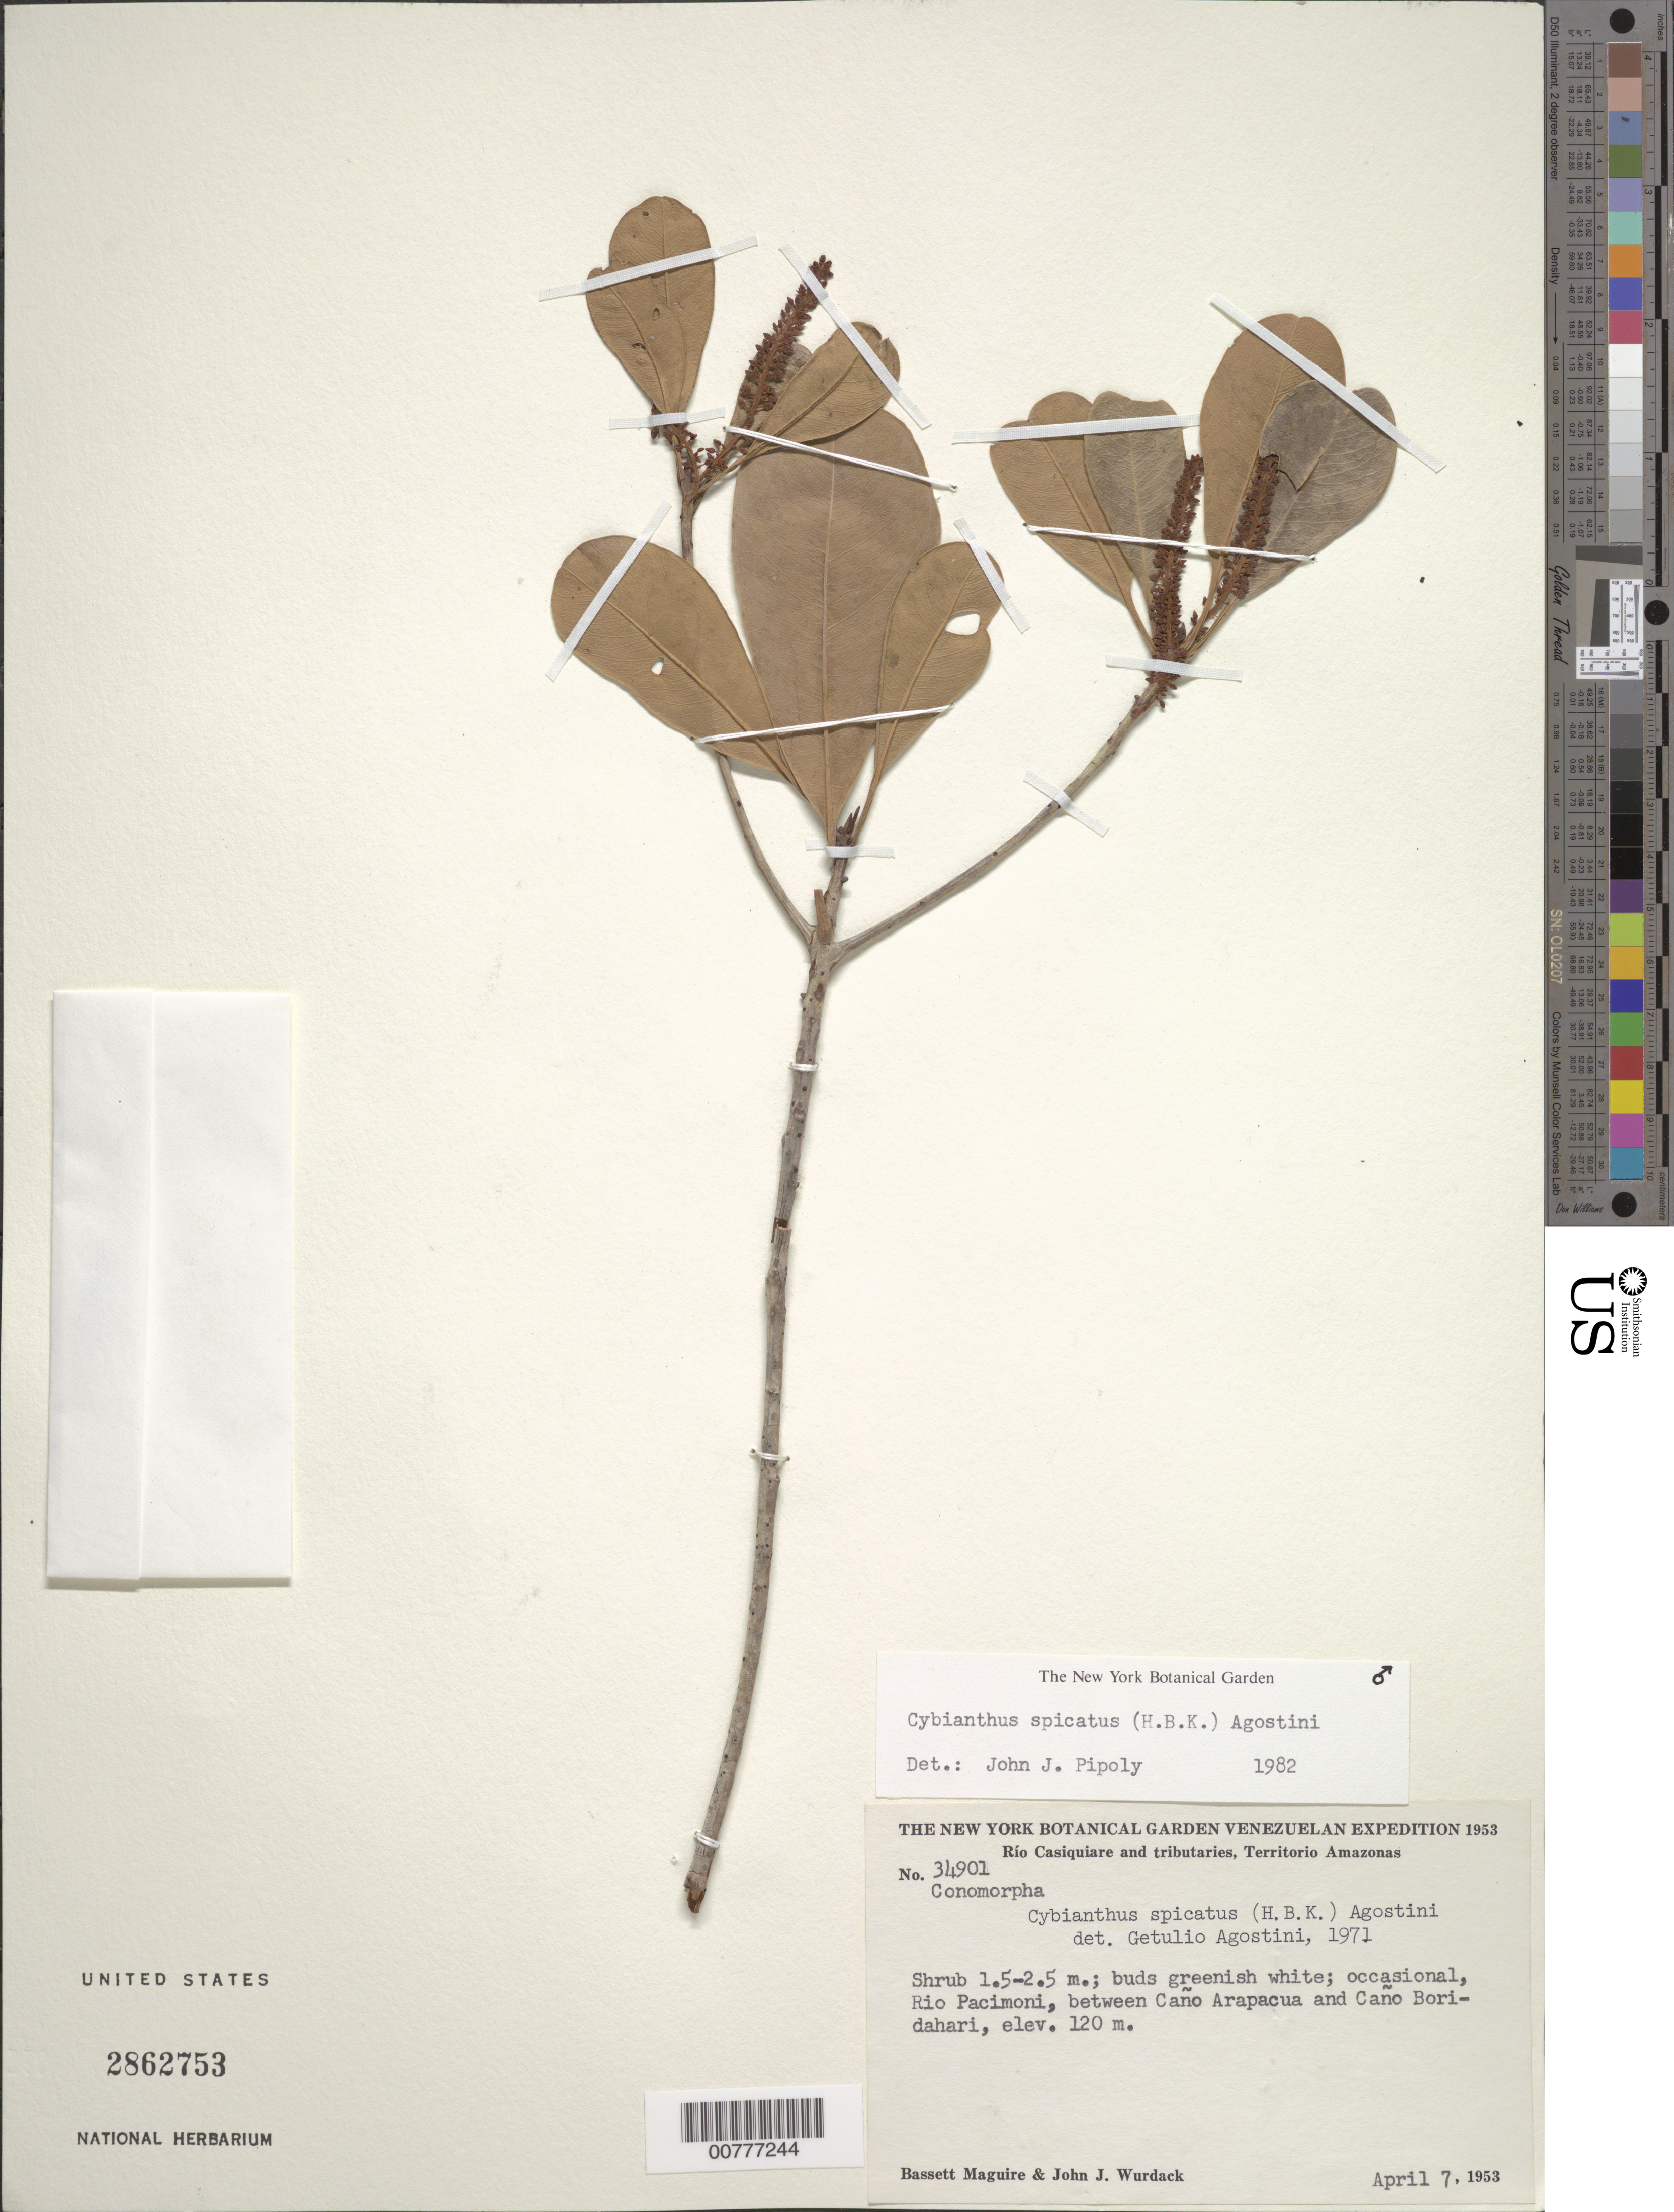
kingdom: Plantae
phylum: Tracheophyta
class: Magnoliopsida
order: Ericales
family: Primulaceae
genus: Cybianthus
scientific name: Cybianthus spicatus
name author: (Kunth) G. Agostini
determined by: Pipoly, J. J., III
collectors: B. Maguire & J. J. Wurdack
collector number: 34901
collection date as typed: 7-Apr-53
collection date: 1953-04-07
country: Venezuela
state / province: Amazonas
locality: Río Pacimoni, between Caño Arapacua and Caño Boridahari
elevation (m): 120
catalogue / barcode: US 2862753